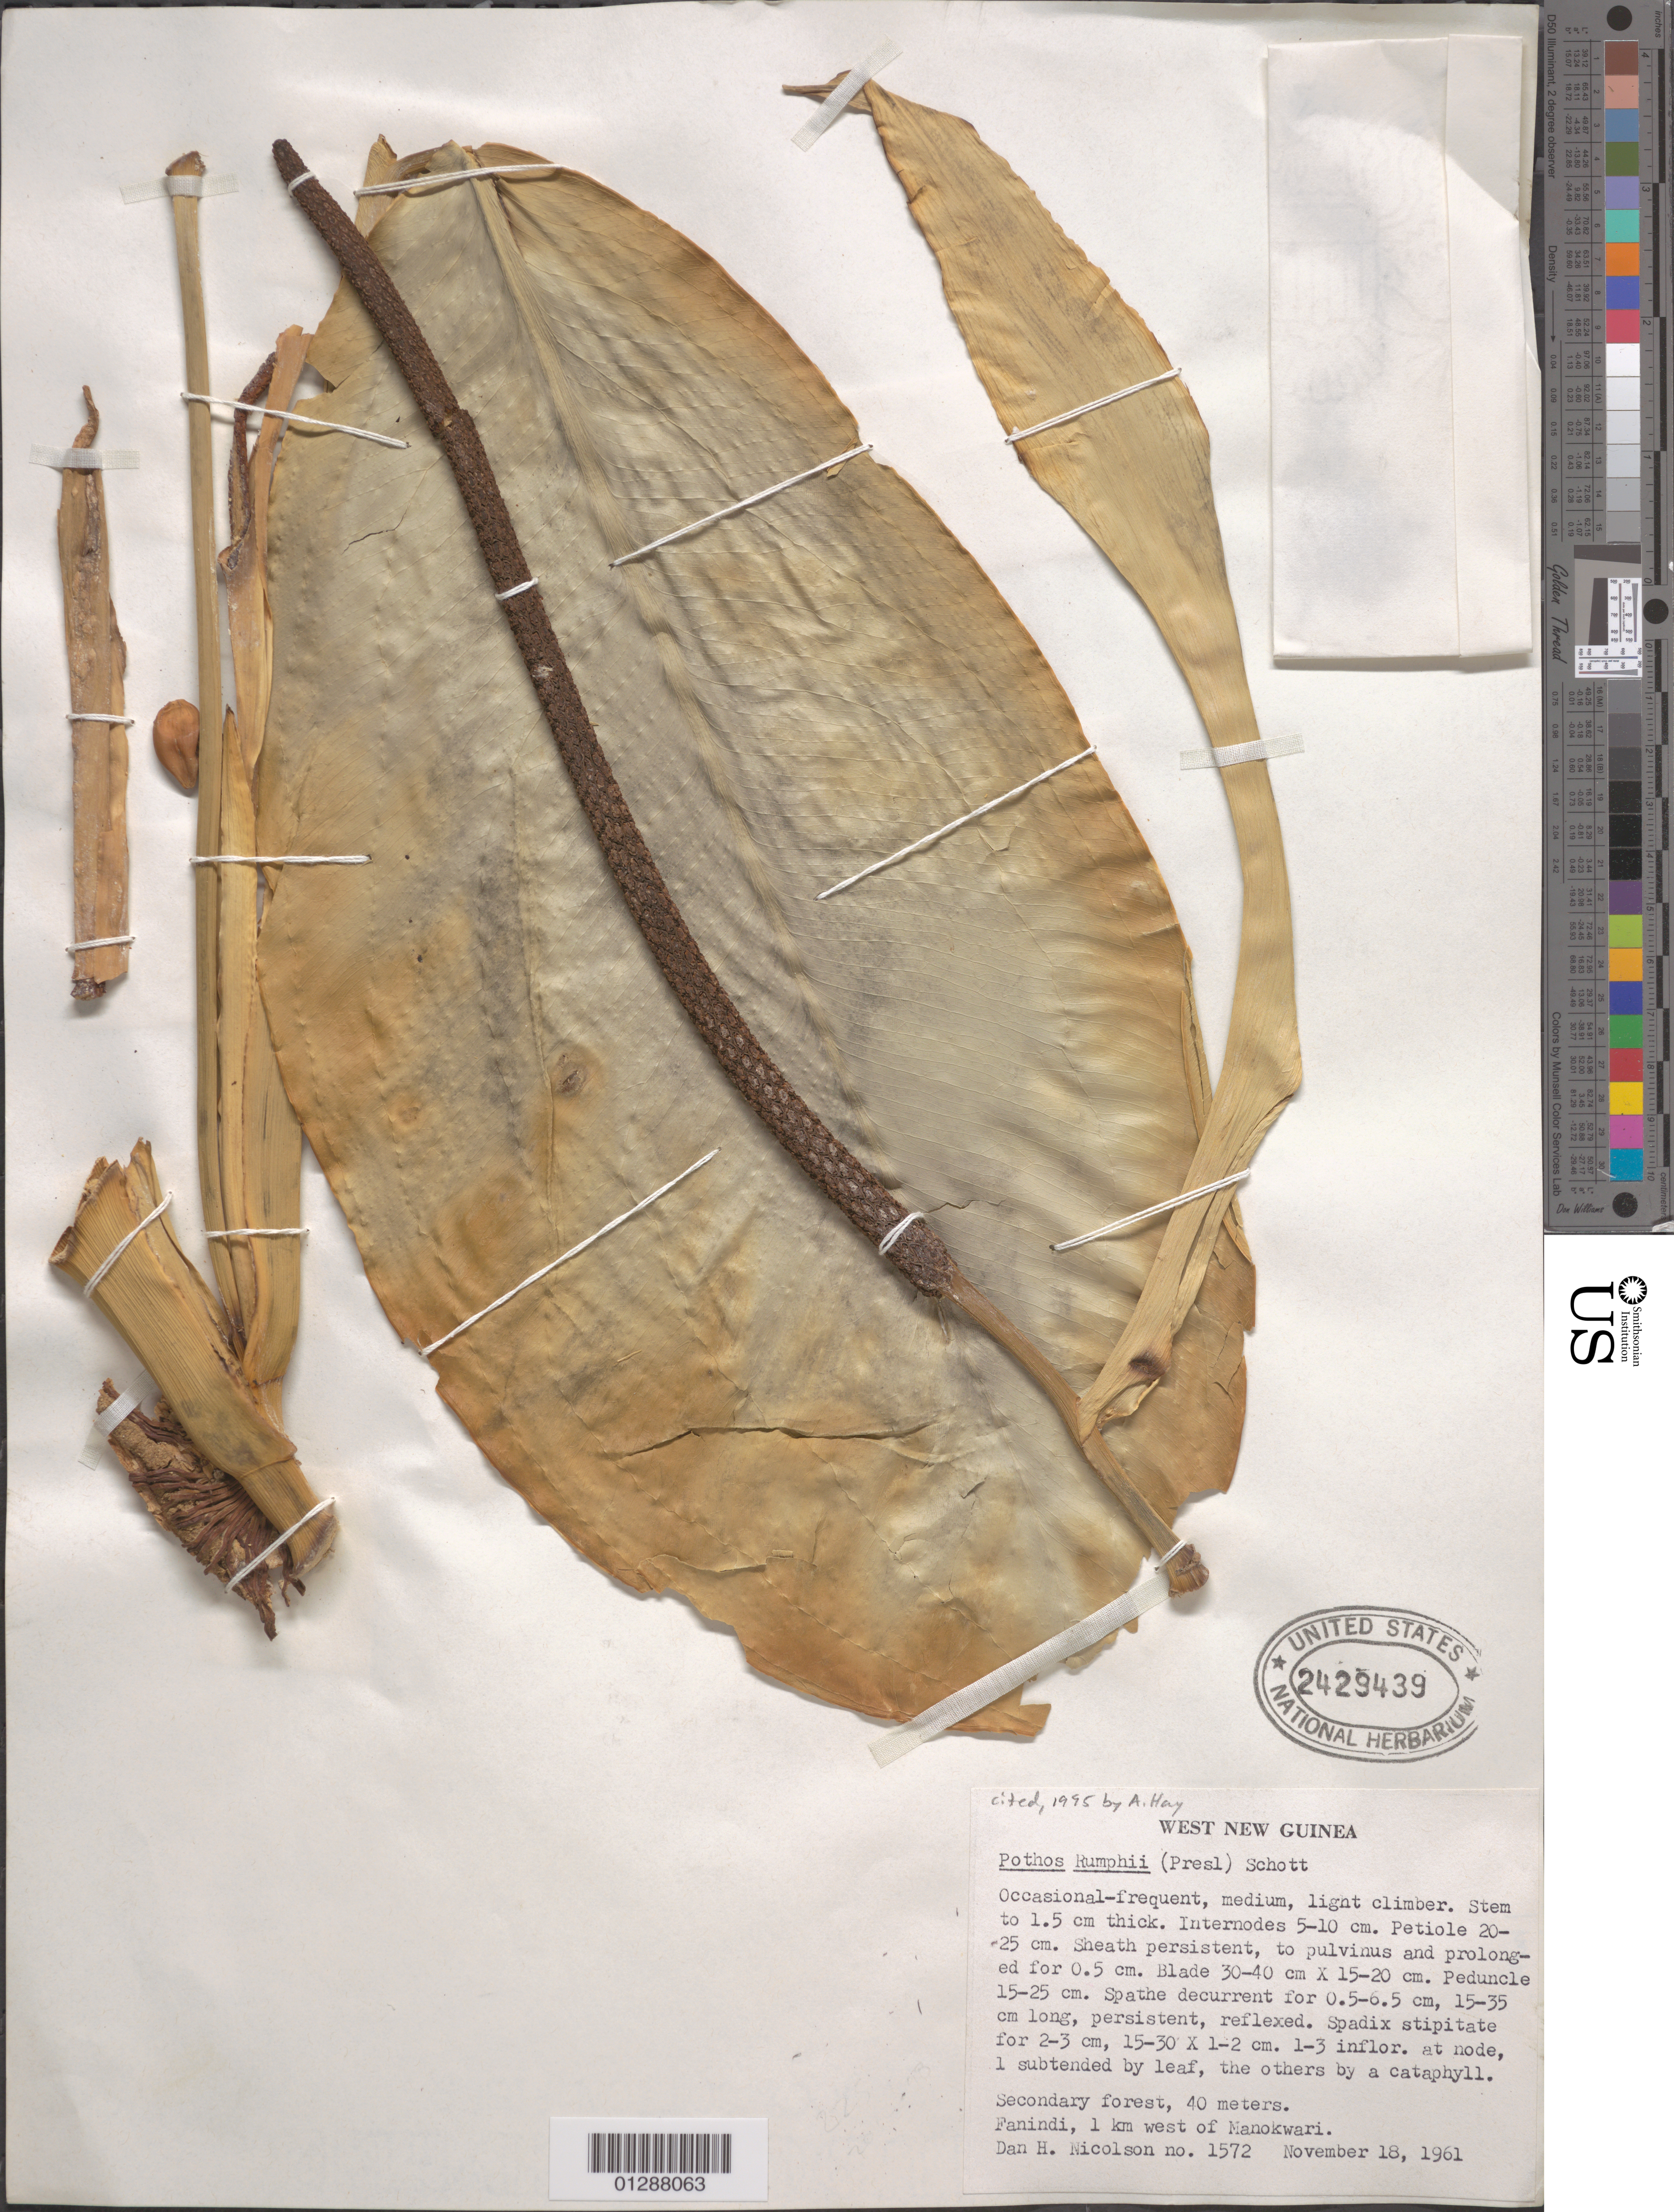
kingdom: Plantae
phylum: Tracheophyta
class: Liliopsida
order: Alismatales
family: Araceae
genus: Pothos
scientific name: Pothos tener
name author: Wall.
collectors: D. H. Nicolson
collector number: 1572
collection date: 1961-11-18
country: Indonesia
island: New Guinea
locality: West New Guinea. Fanindi, 1 km west of Manokwari.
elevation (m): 40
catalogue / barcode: US 2429439